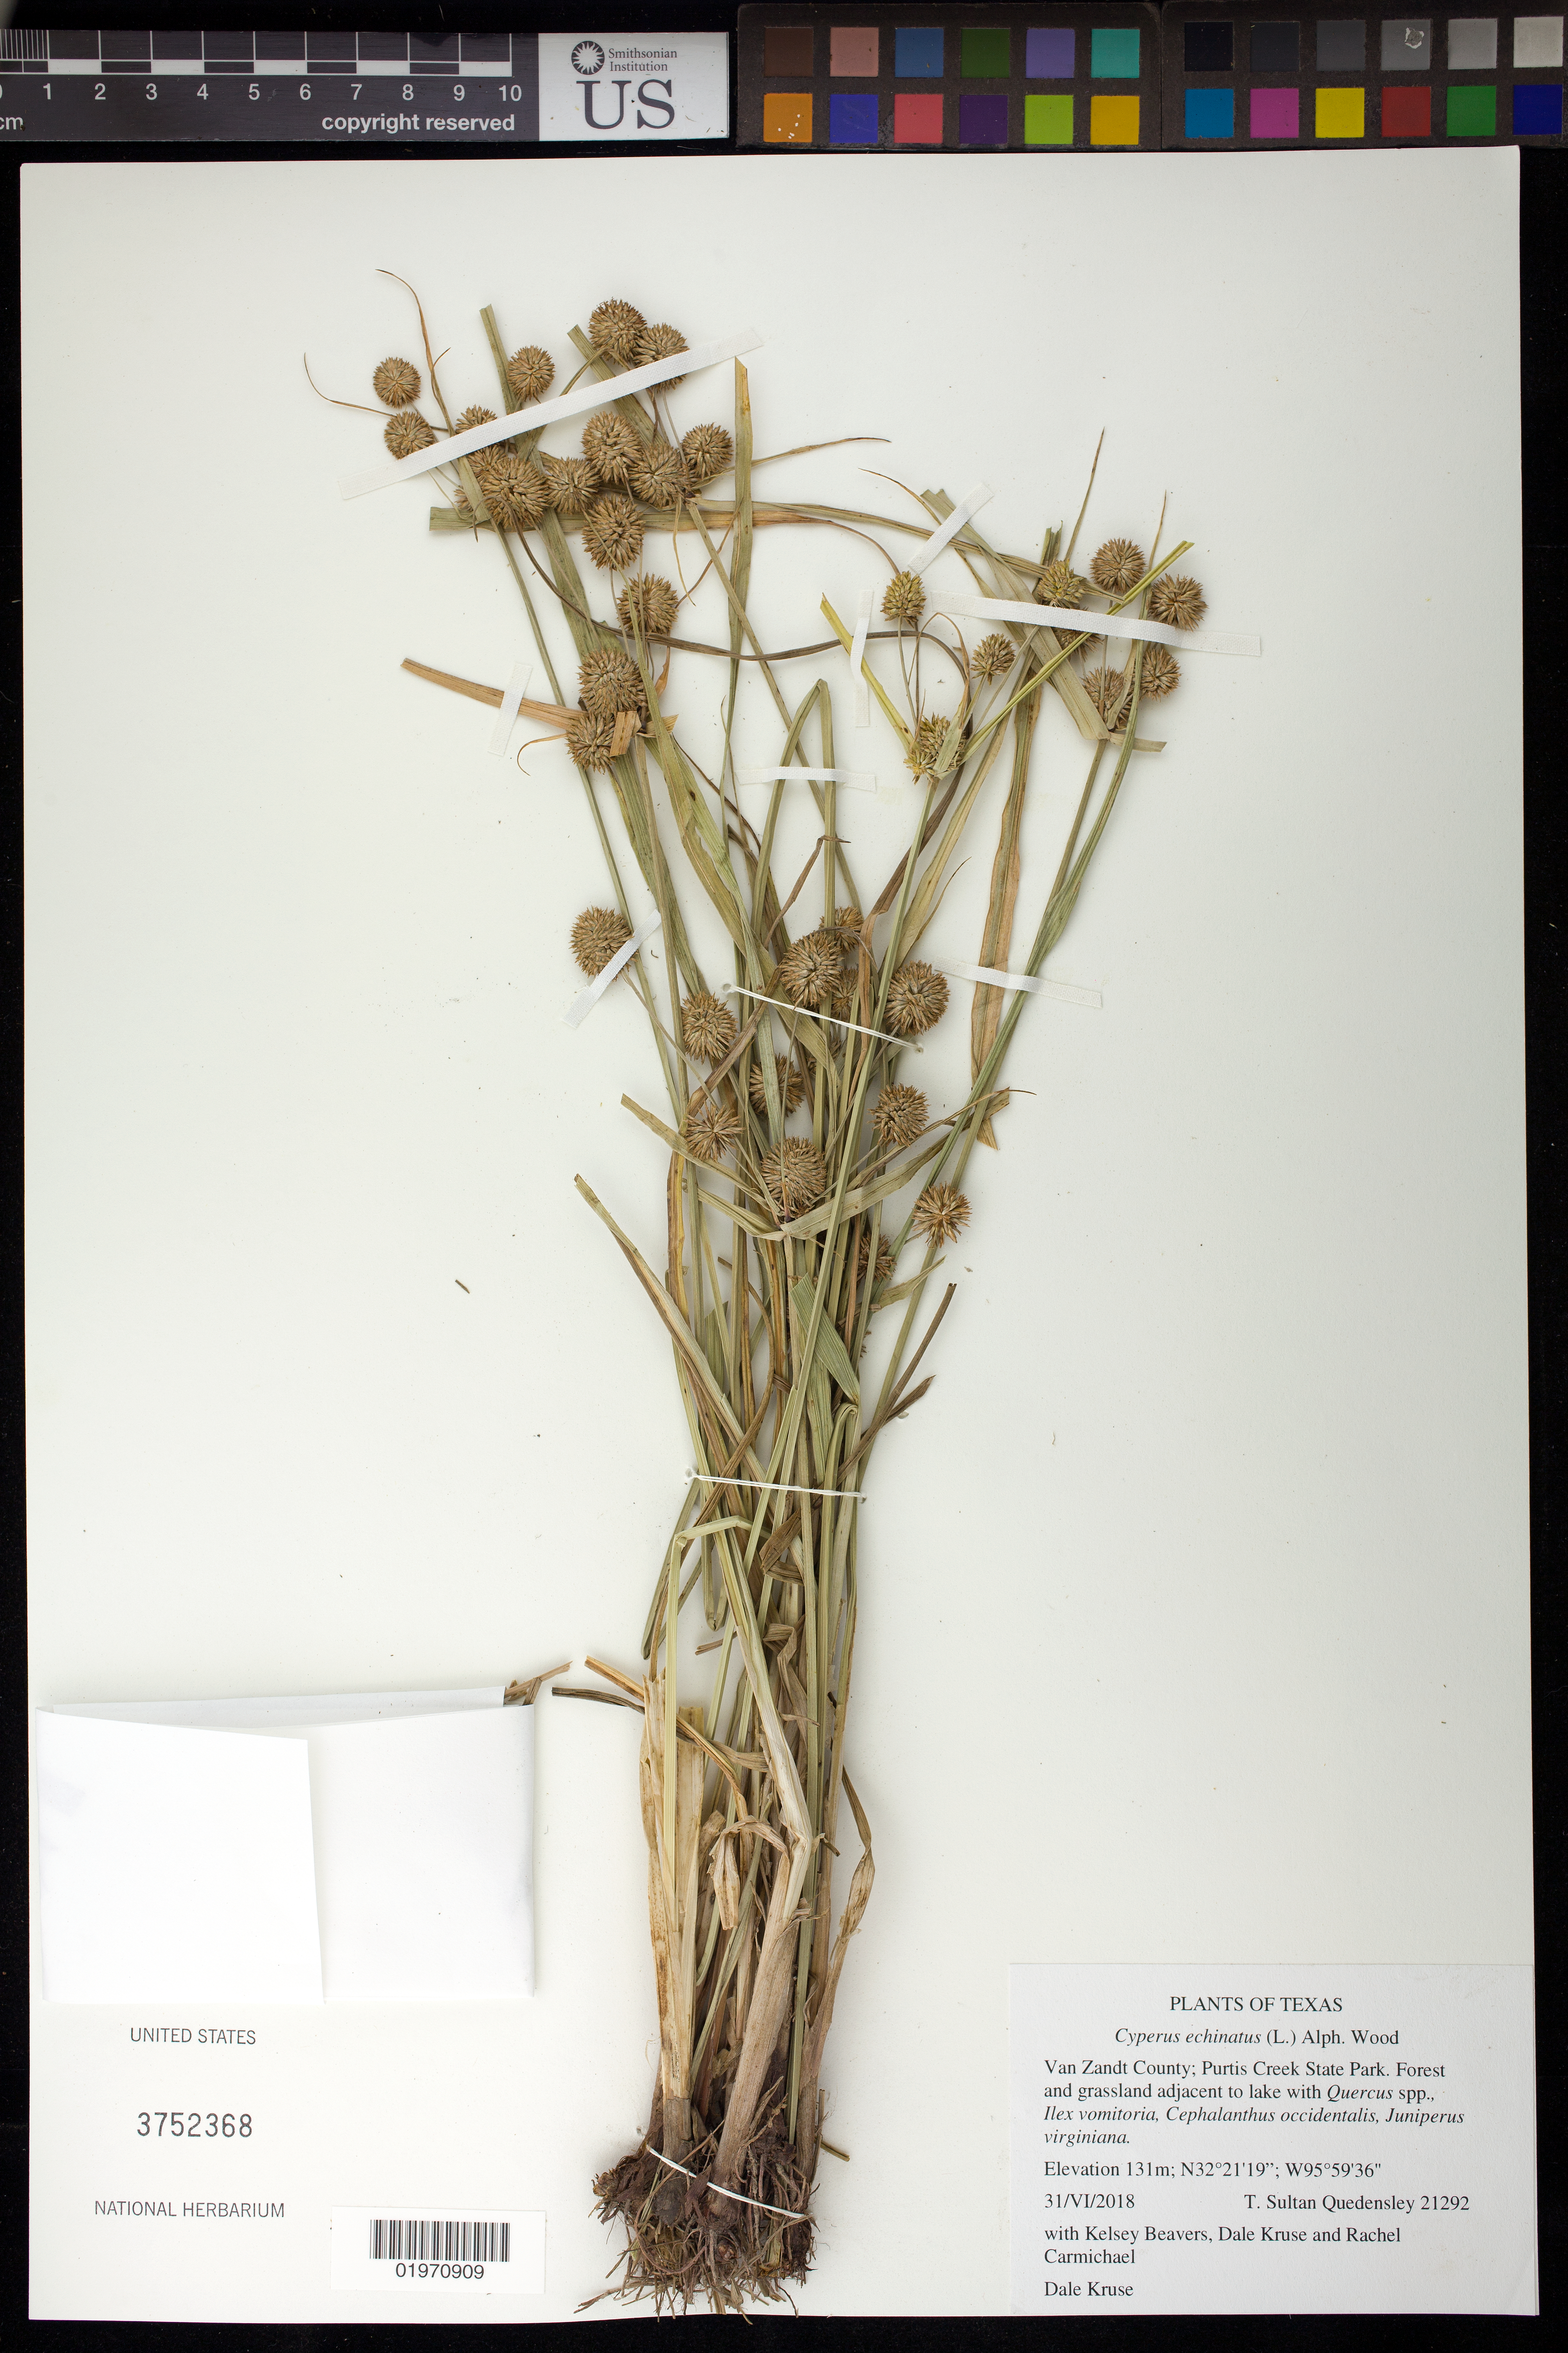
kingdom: Plantae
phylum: Tracheophyta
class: Liliopsida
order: Poales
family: Cyperaceae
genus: Cyperus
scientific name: Cyperus echinatus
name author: (L.) Alph. Wood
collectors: T. S. Quedensley, K. Beavers, D. Kruse & R. Carmichael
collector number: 21292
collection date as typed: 30 Jun 2018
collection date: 2018-06-30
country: United States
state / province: Texas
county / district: Van Zaudt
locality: Purtis Creek State Park.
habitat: Forest and grassland adjacent to lake with Quercus spp., Ilex vomitoria, Cephalanthus occidentalis, Juniperus virginiana.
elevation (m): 131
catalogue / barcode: US 3752368